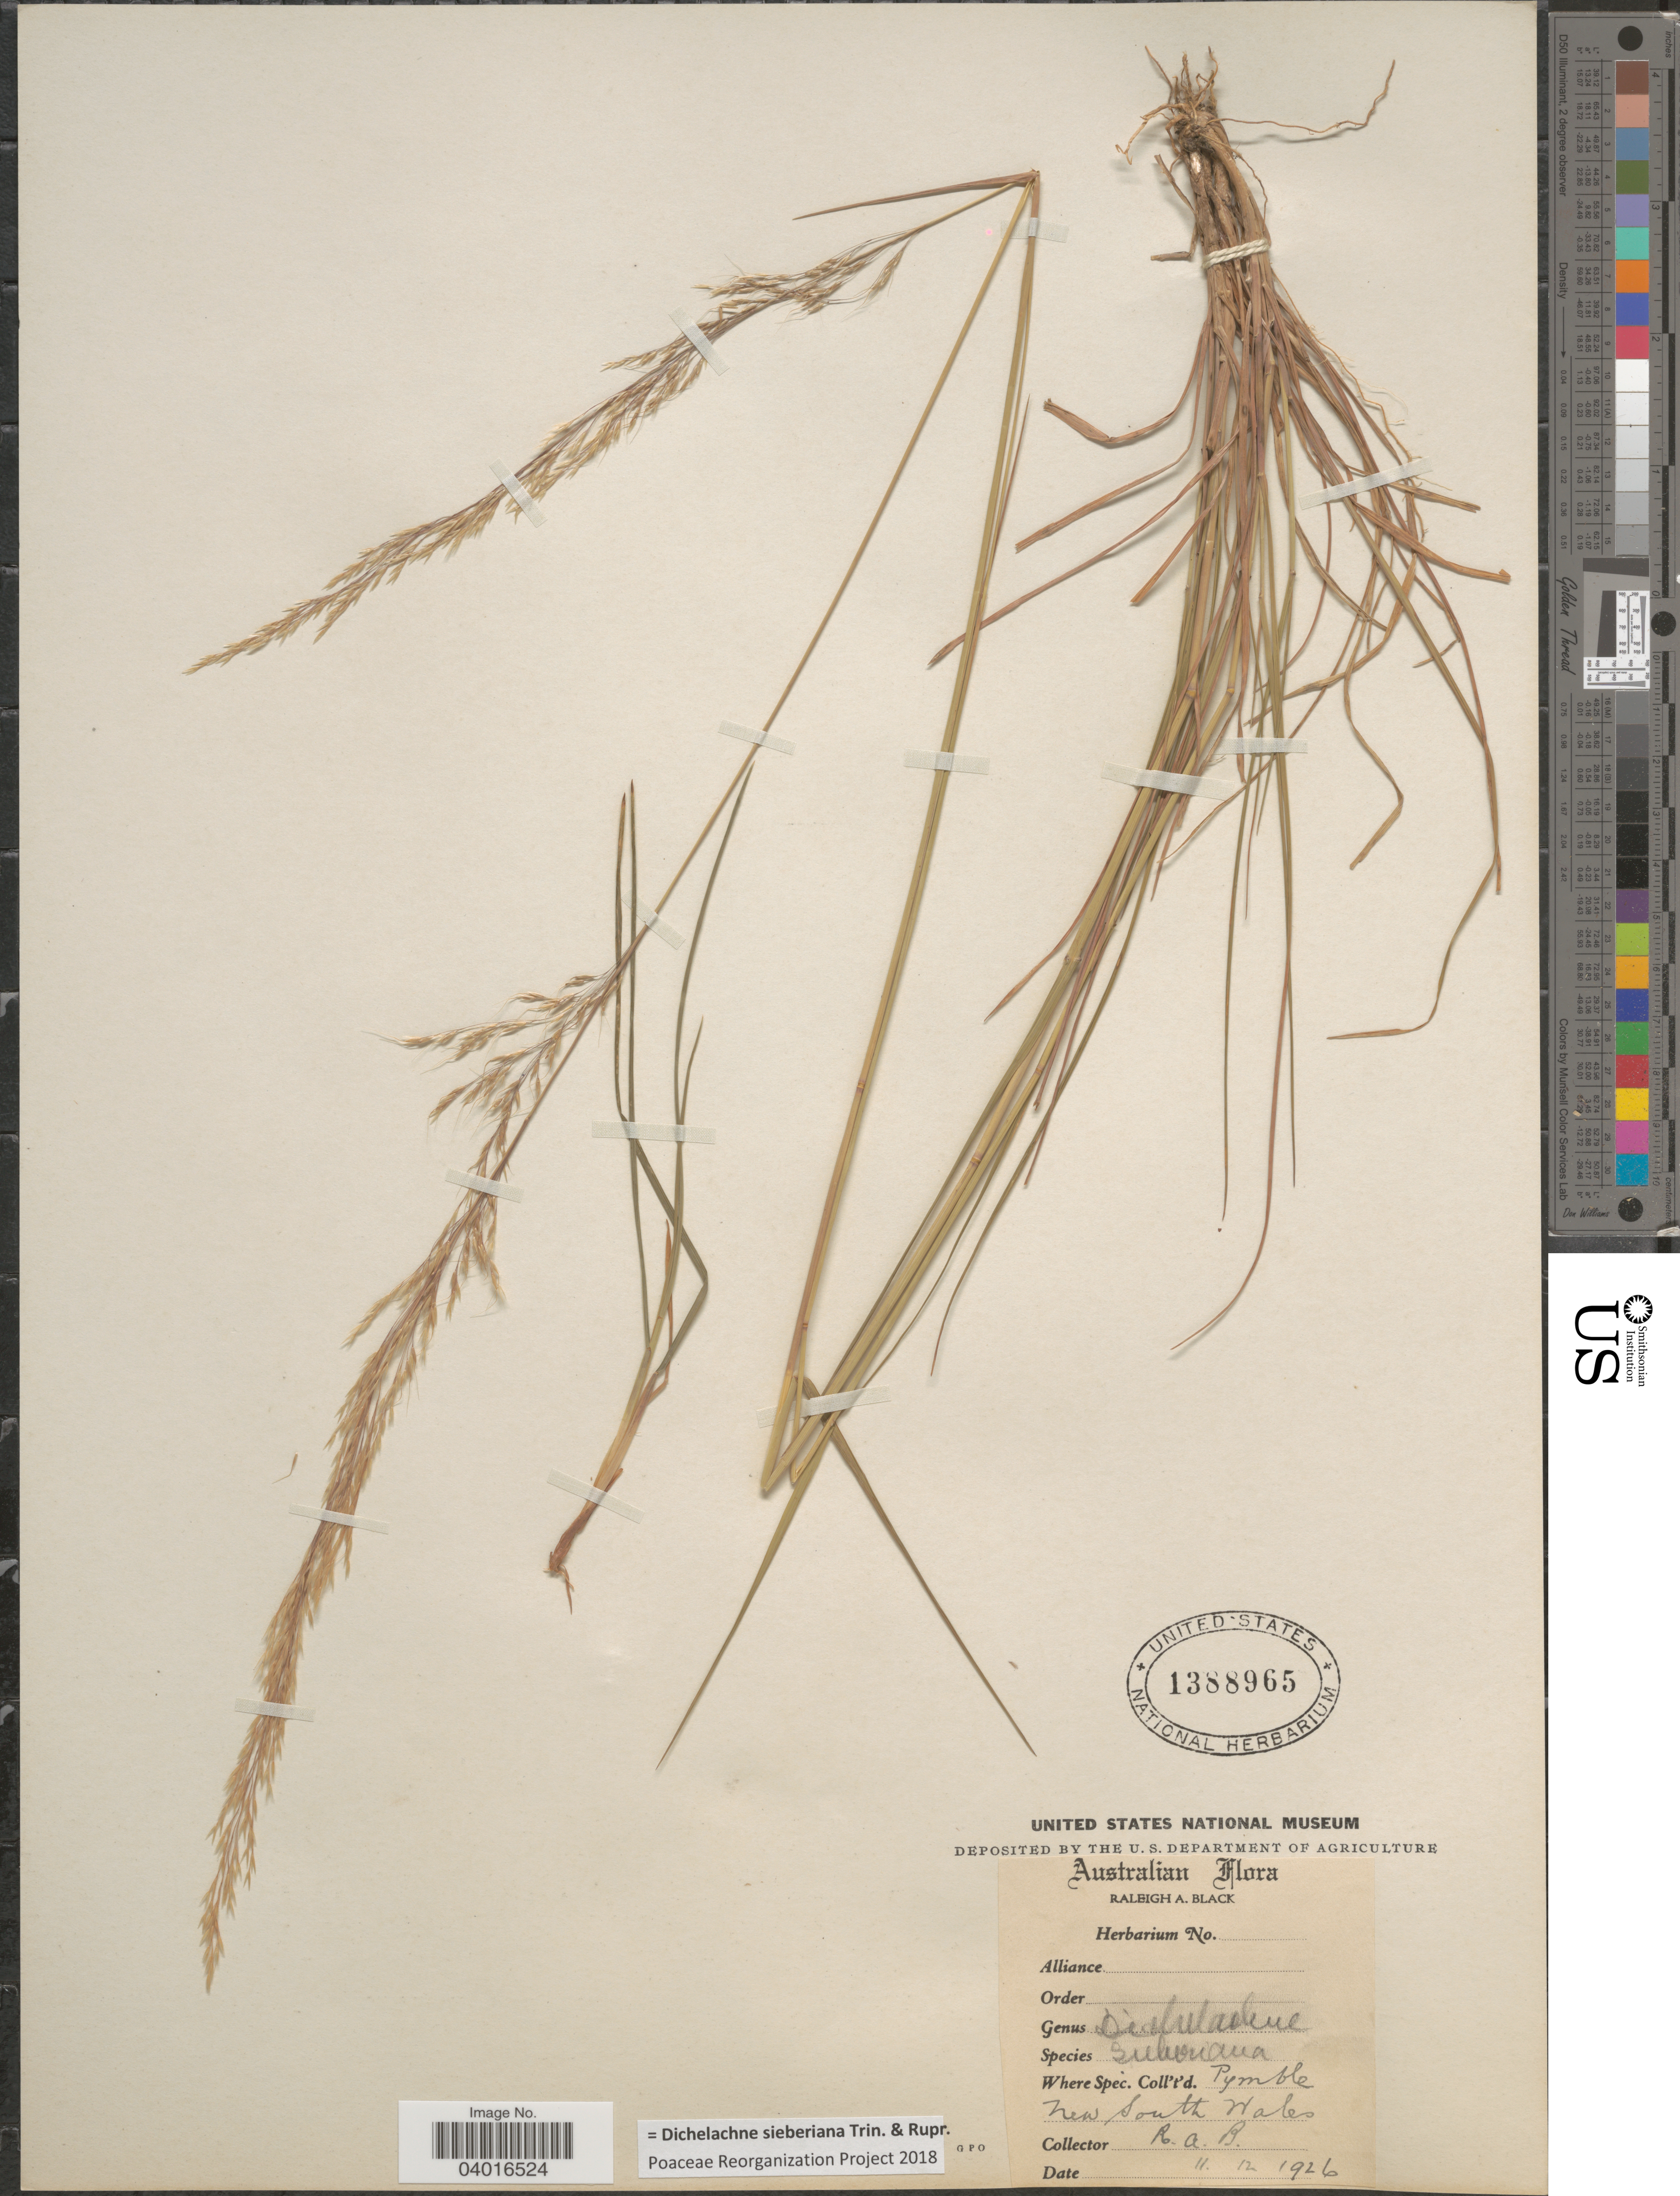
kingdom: Plantae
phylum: Tracheophyta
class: Liliopsida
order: Poales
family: Poaceae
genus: Dichelachne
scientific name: Dichelachne sieberiana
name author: Trin. & Rupr.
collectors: R. A. Black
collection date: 1926-12-11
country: Australia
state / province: New South Wales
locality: Pymble.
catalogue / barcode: US 1388965